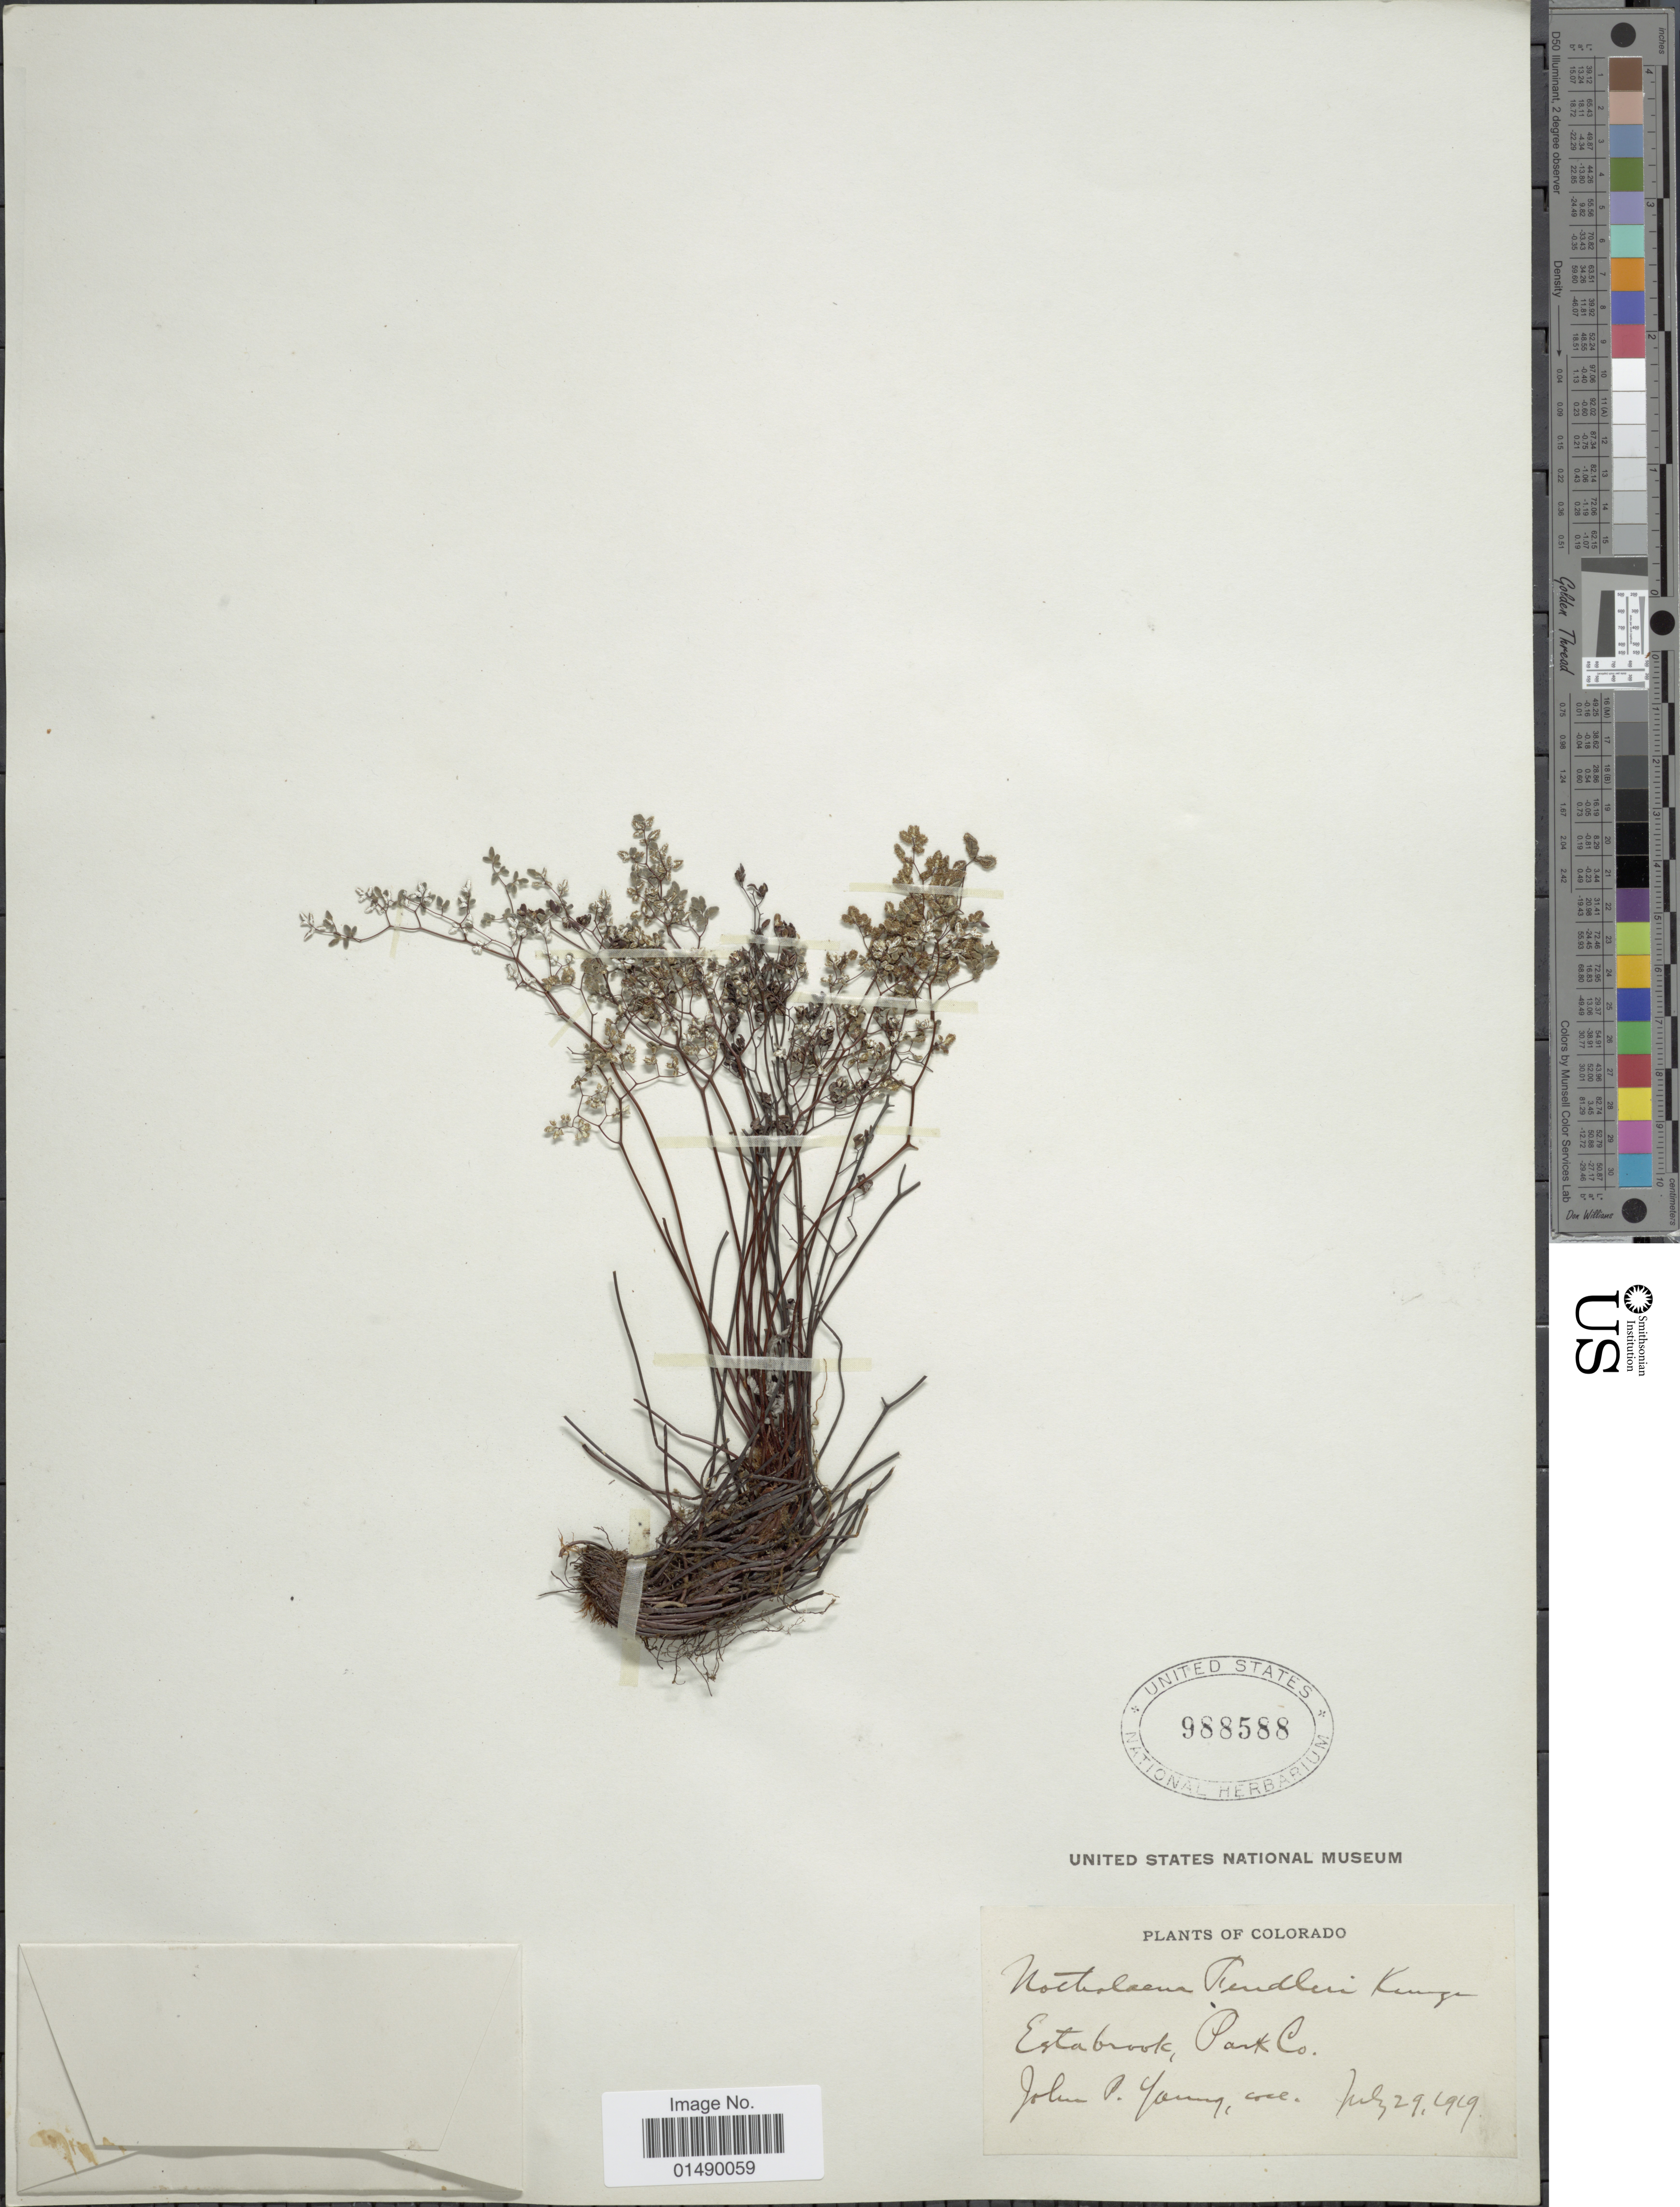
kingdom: Plantae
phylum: Tracheophyta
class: Polypodiopsida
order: Polypodiales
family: Pteridaceae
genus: Argyrochosma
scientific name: Argyrochosma fendleri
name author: (Kunze) Windham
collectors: J. P. Young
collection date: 1919-07-29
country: United States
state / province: Colorado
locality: Colorado, Estabrook, Park Co.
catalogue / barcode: US 988588